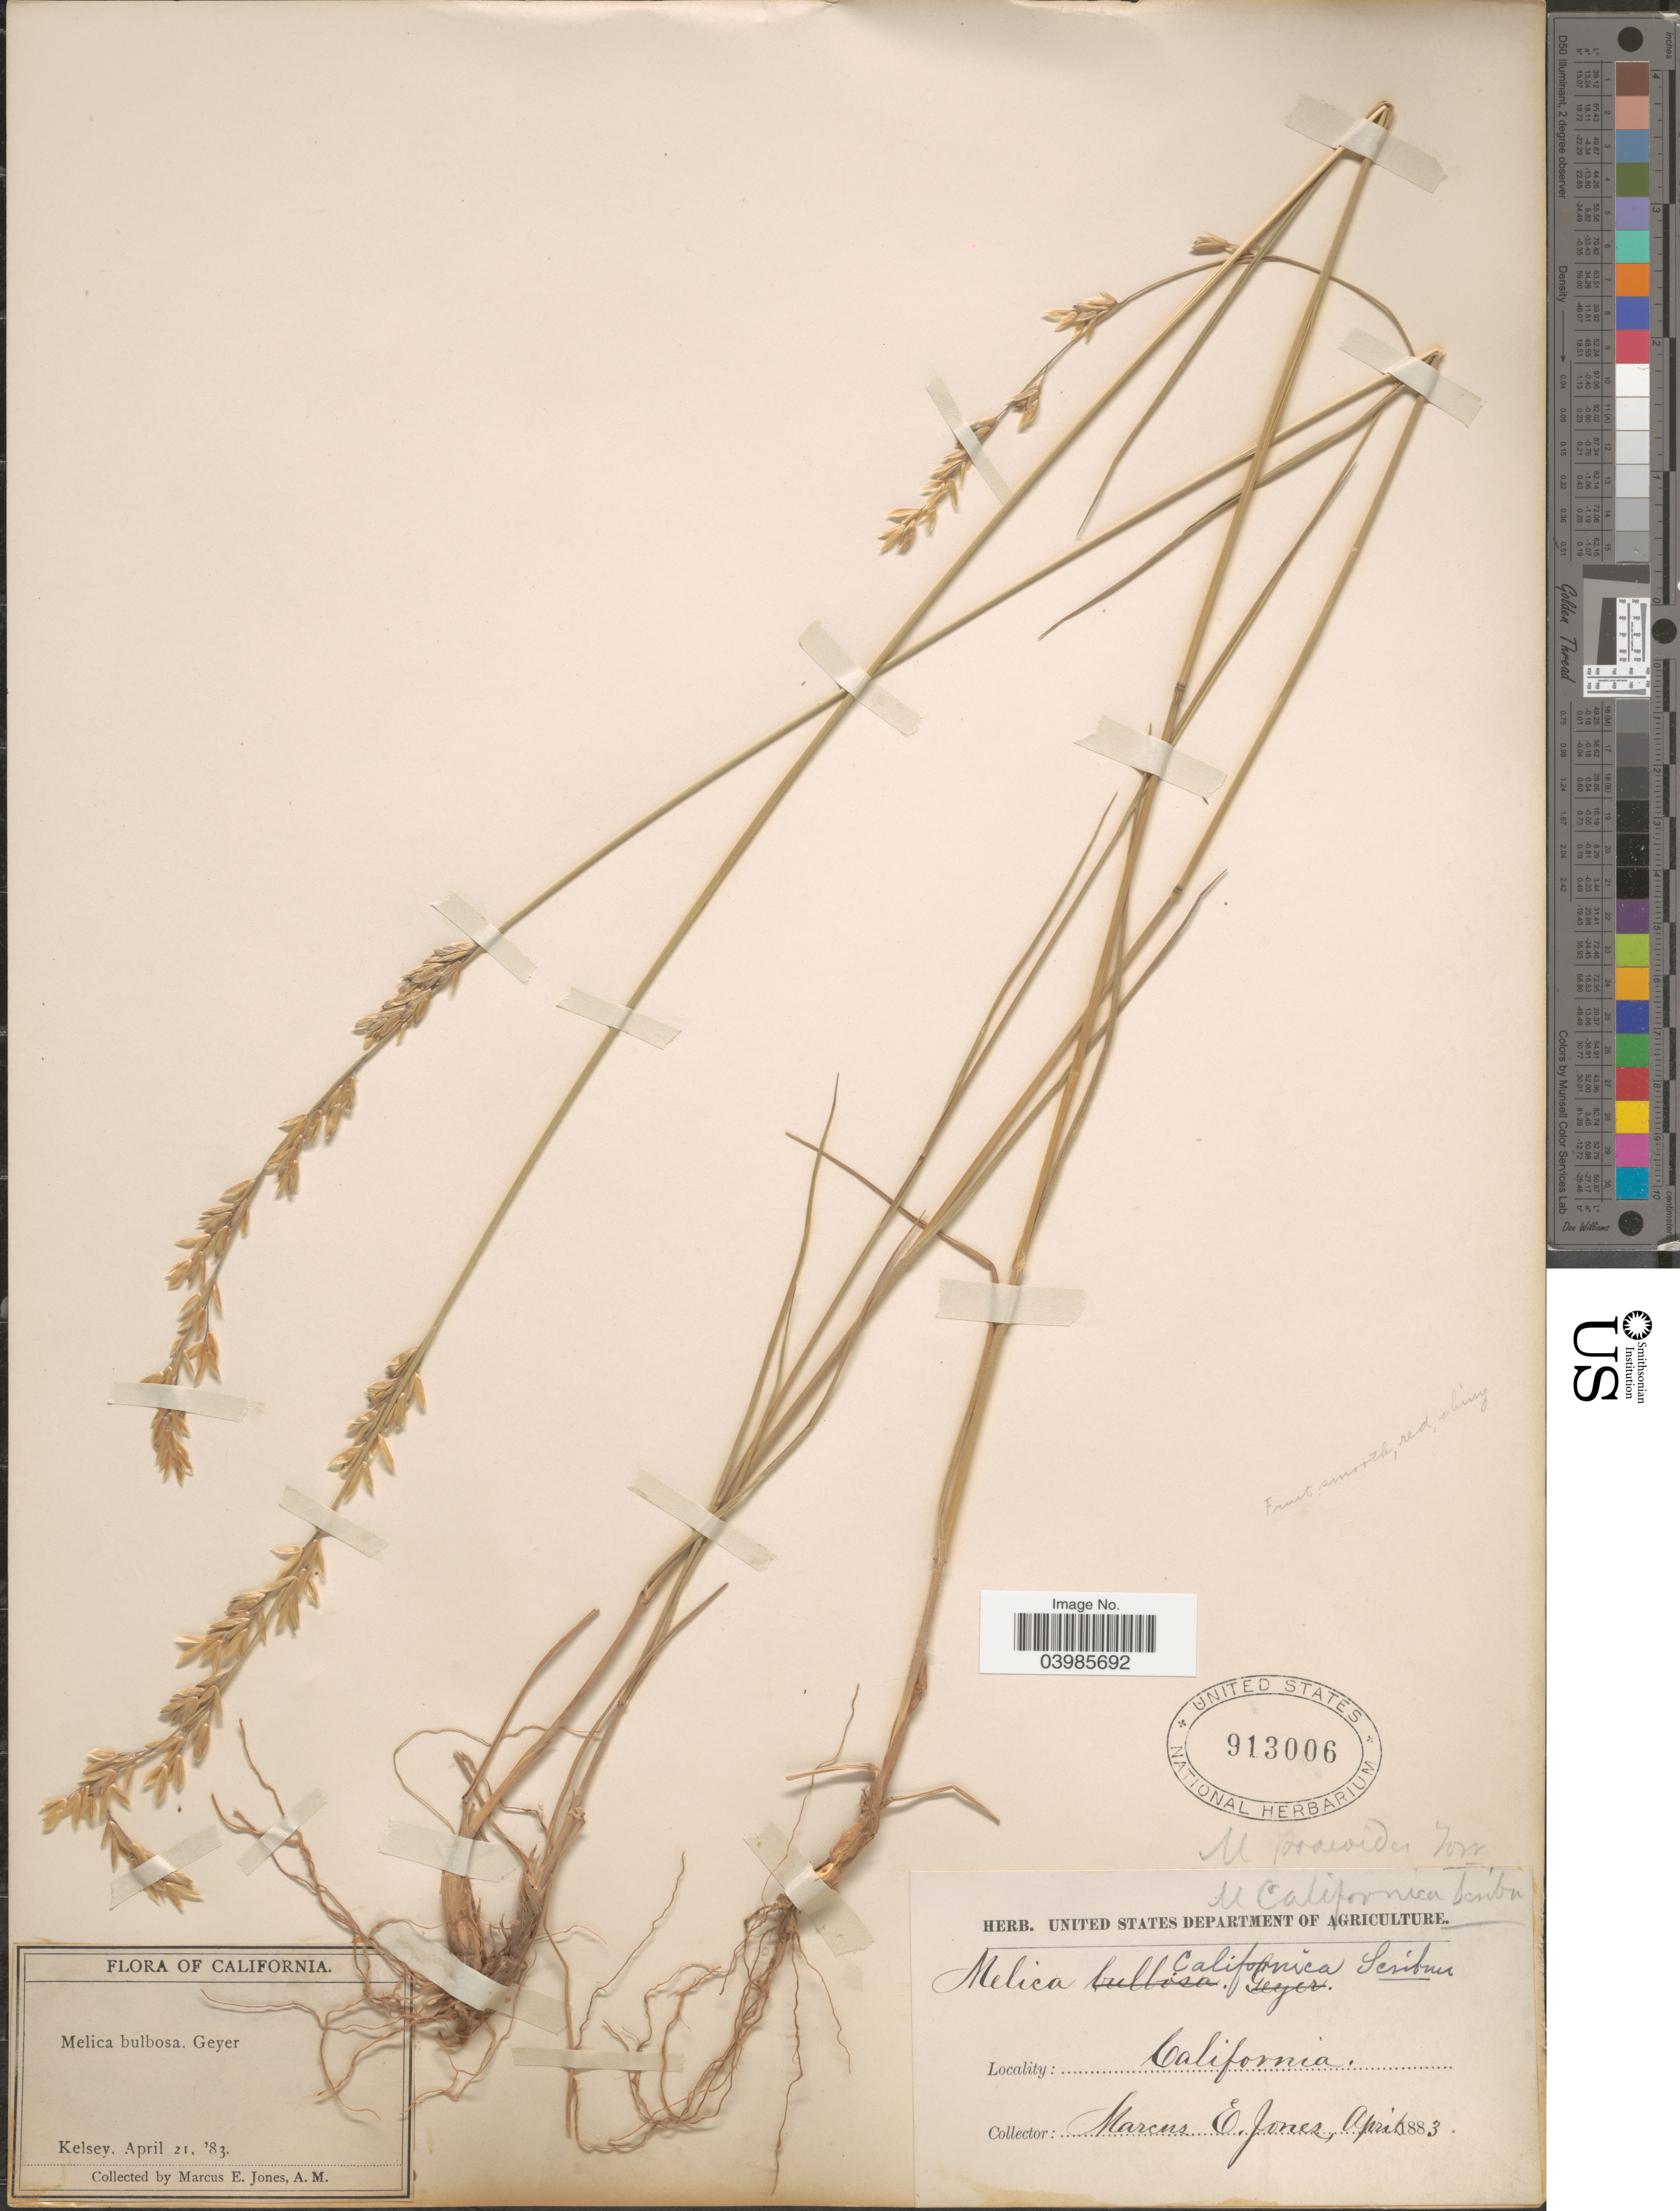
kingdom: Plantae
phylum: Tracheophyta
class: Liliopsida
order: Poales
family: Poaceae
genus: Melica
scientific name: Melica californica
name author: Scribn.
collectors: M. E. Jones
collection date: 1883-04-21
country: United States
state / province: California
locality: Kelsey.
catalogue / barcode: US 913006